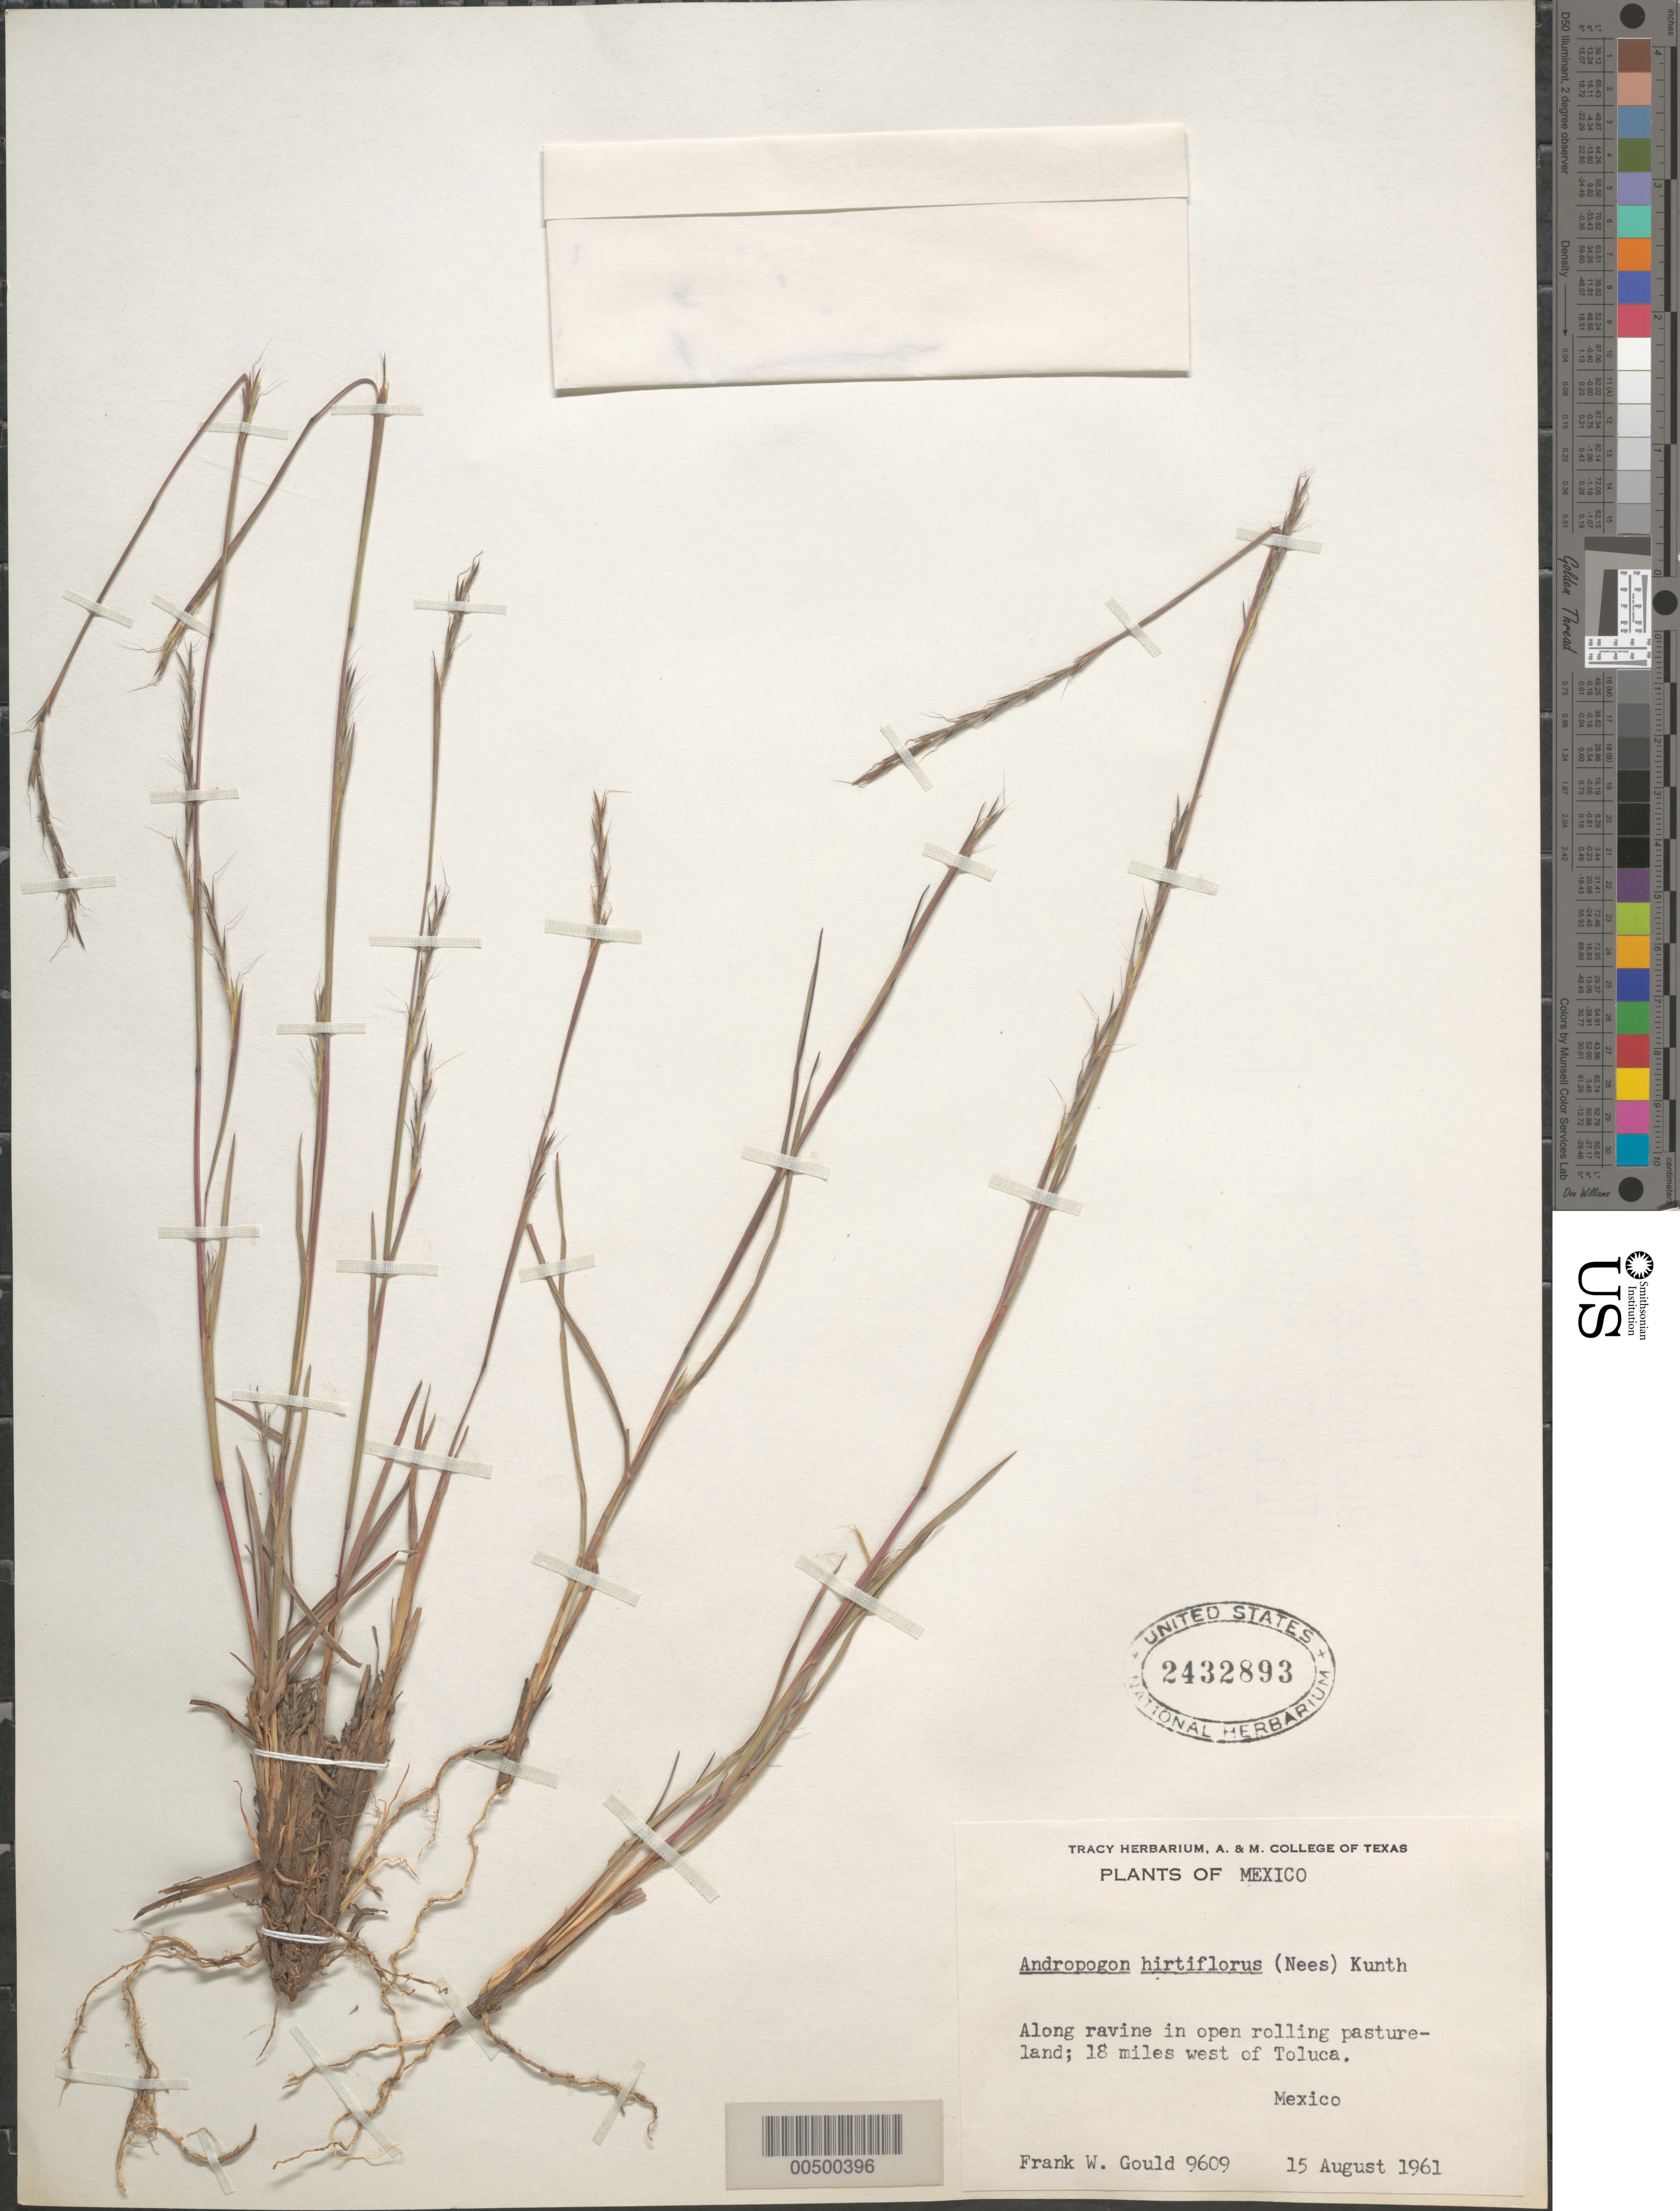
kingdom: Plantae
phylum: Tracheophyta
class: Liliopsida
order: Poales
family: Poaceae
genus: Schizachyrium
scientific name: Schizachyrium sanguineum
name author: (Retz.) Alston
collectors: F. W. Gould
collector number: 9609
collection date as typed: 15 Aug 1961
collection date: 1961-08-15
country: Mexico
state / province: México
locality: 18 mi W of Toluca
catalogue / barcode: US 2432893